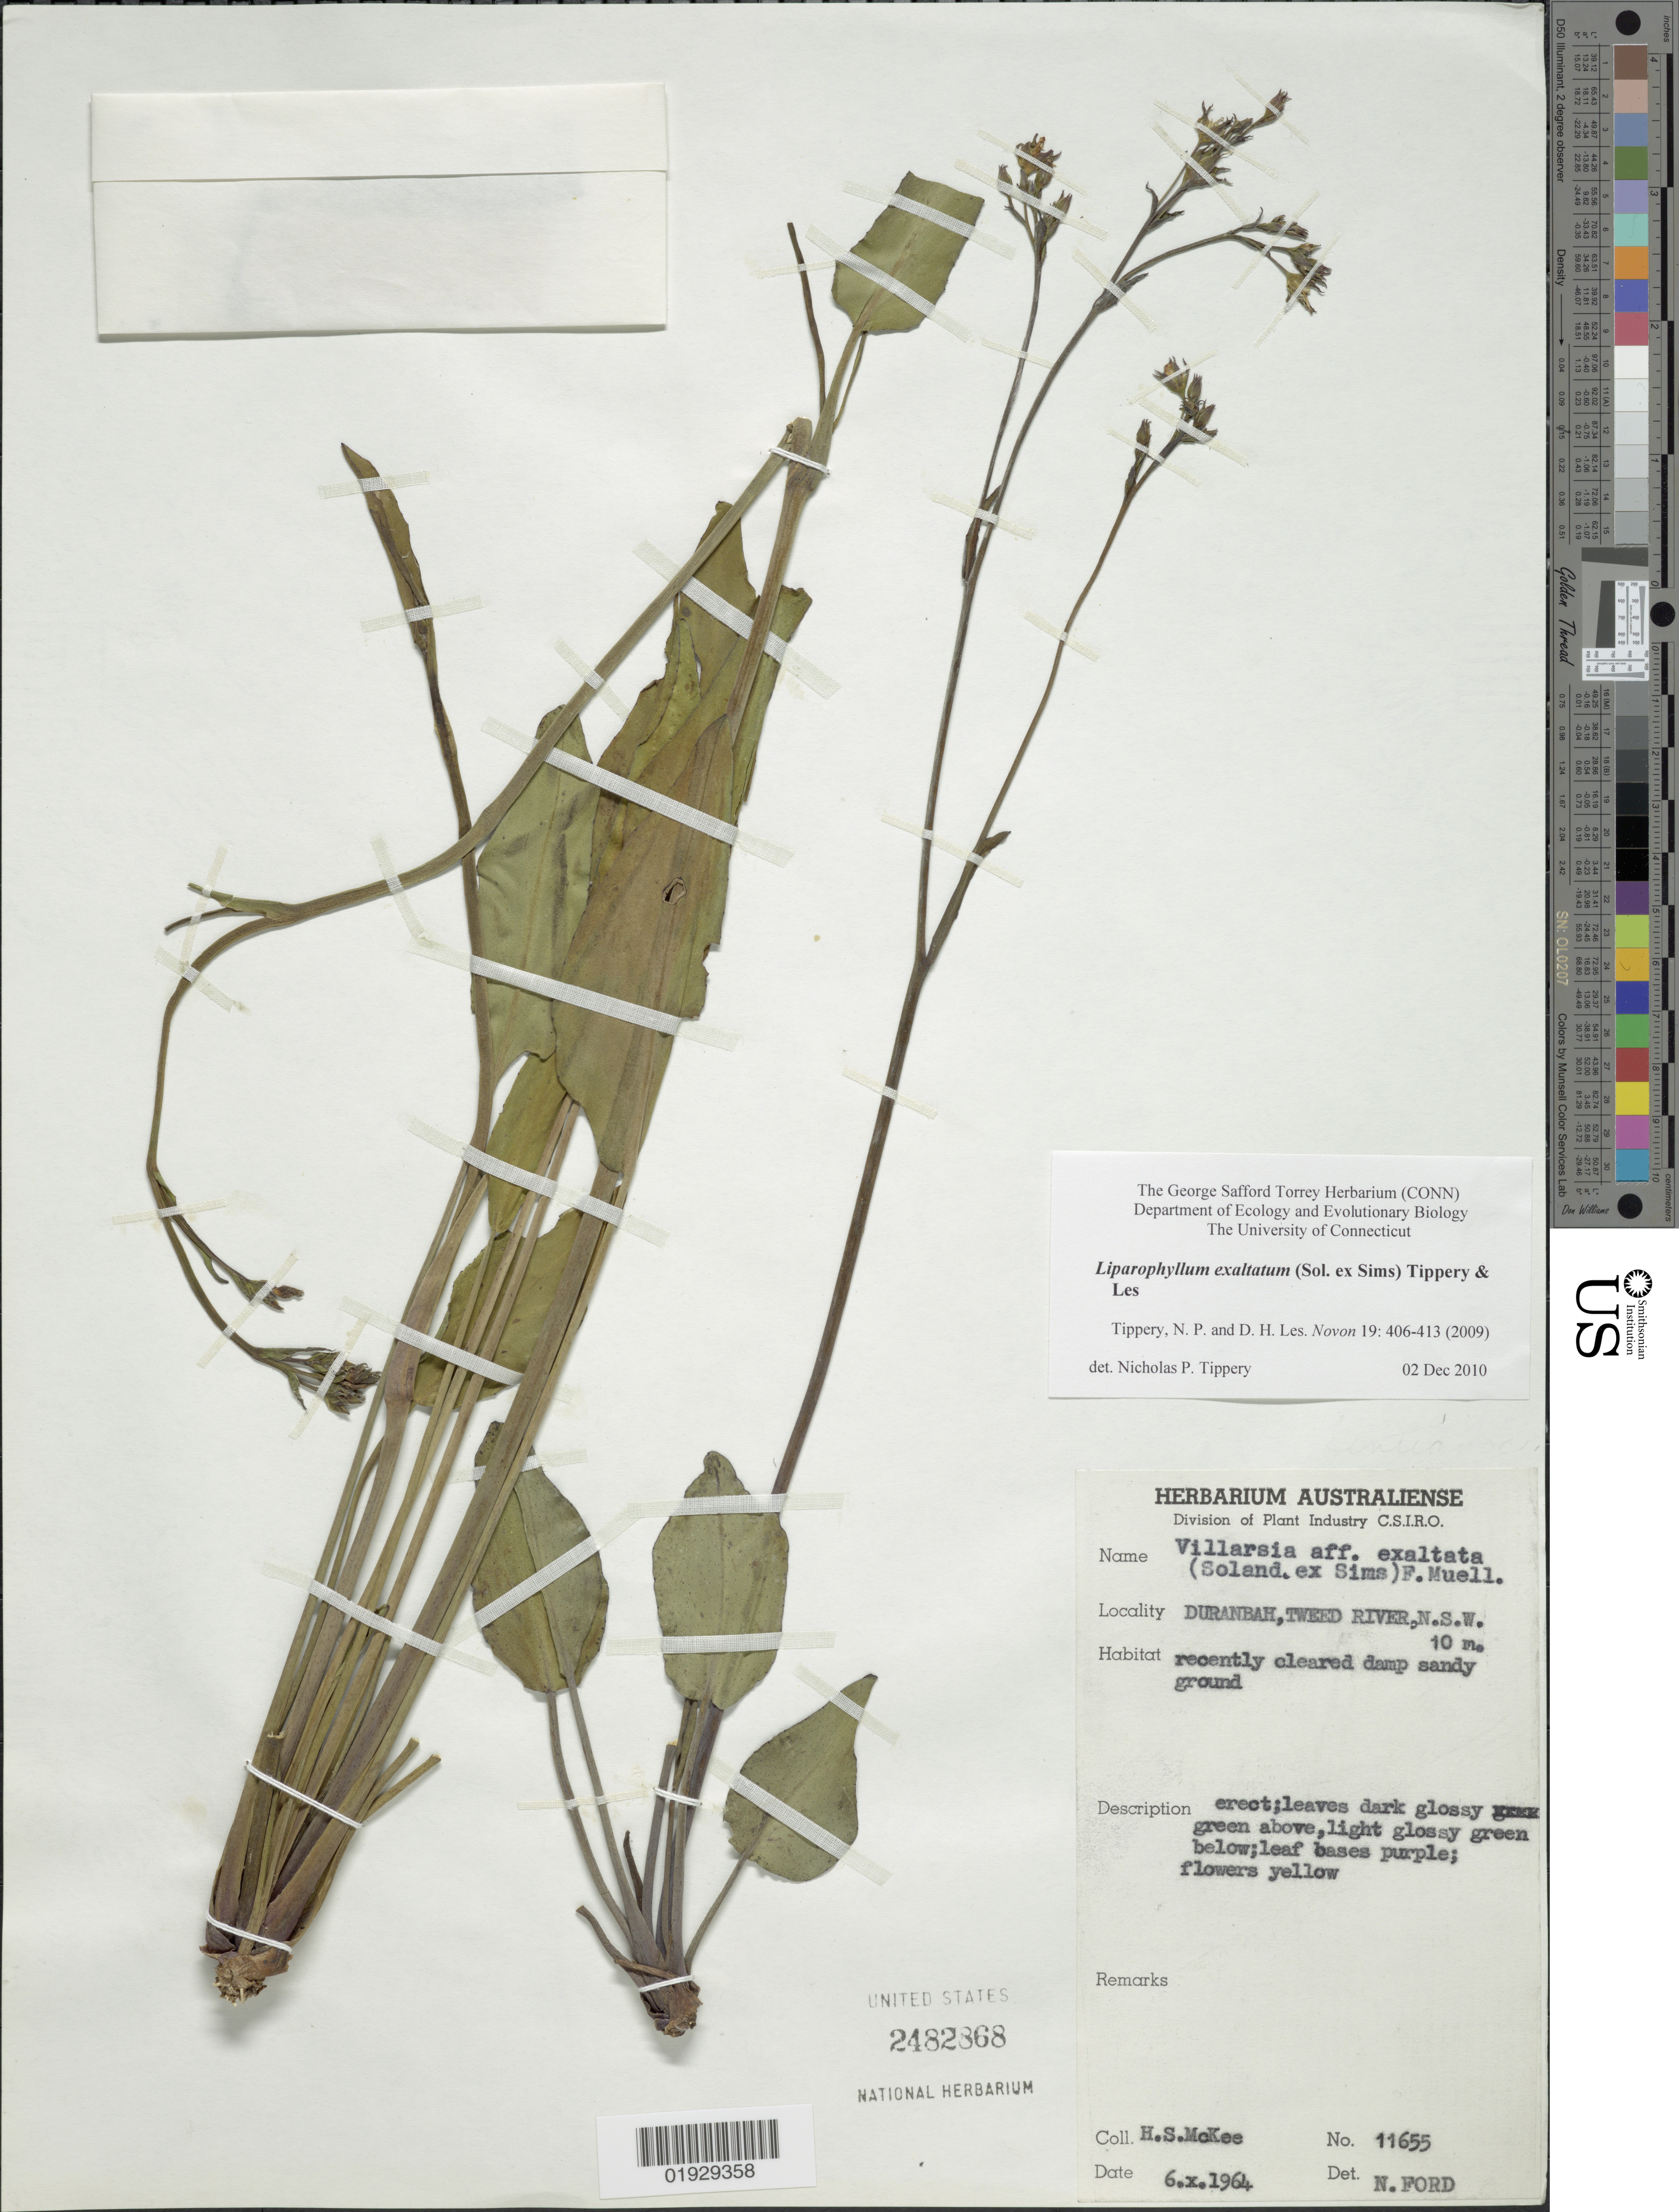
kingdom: Plantae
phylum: Tracheophyta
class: Magnoliopsida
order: Asterales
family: Menyanthaceae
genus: Liparophyllum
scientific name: Liparophyllum exaltatum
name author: (Sol. ex Sims) Tippery & Les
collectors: H. S. McKee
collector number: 11655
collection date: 1964-10-06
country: Australia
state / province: New South Wales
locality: Duranbah, Tweed River, N.S.W.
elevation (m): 10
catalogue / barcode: US 2482868